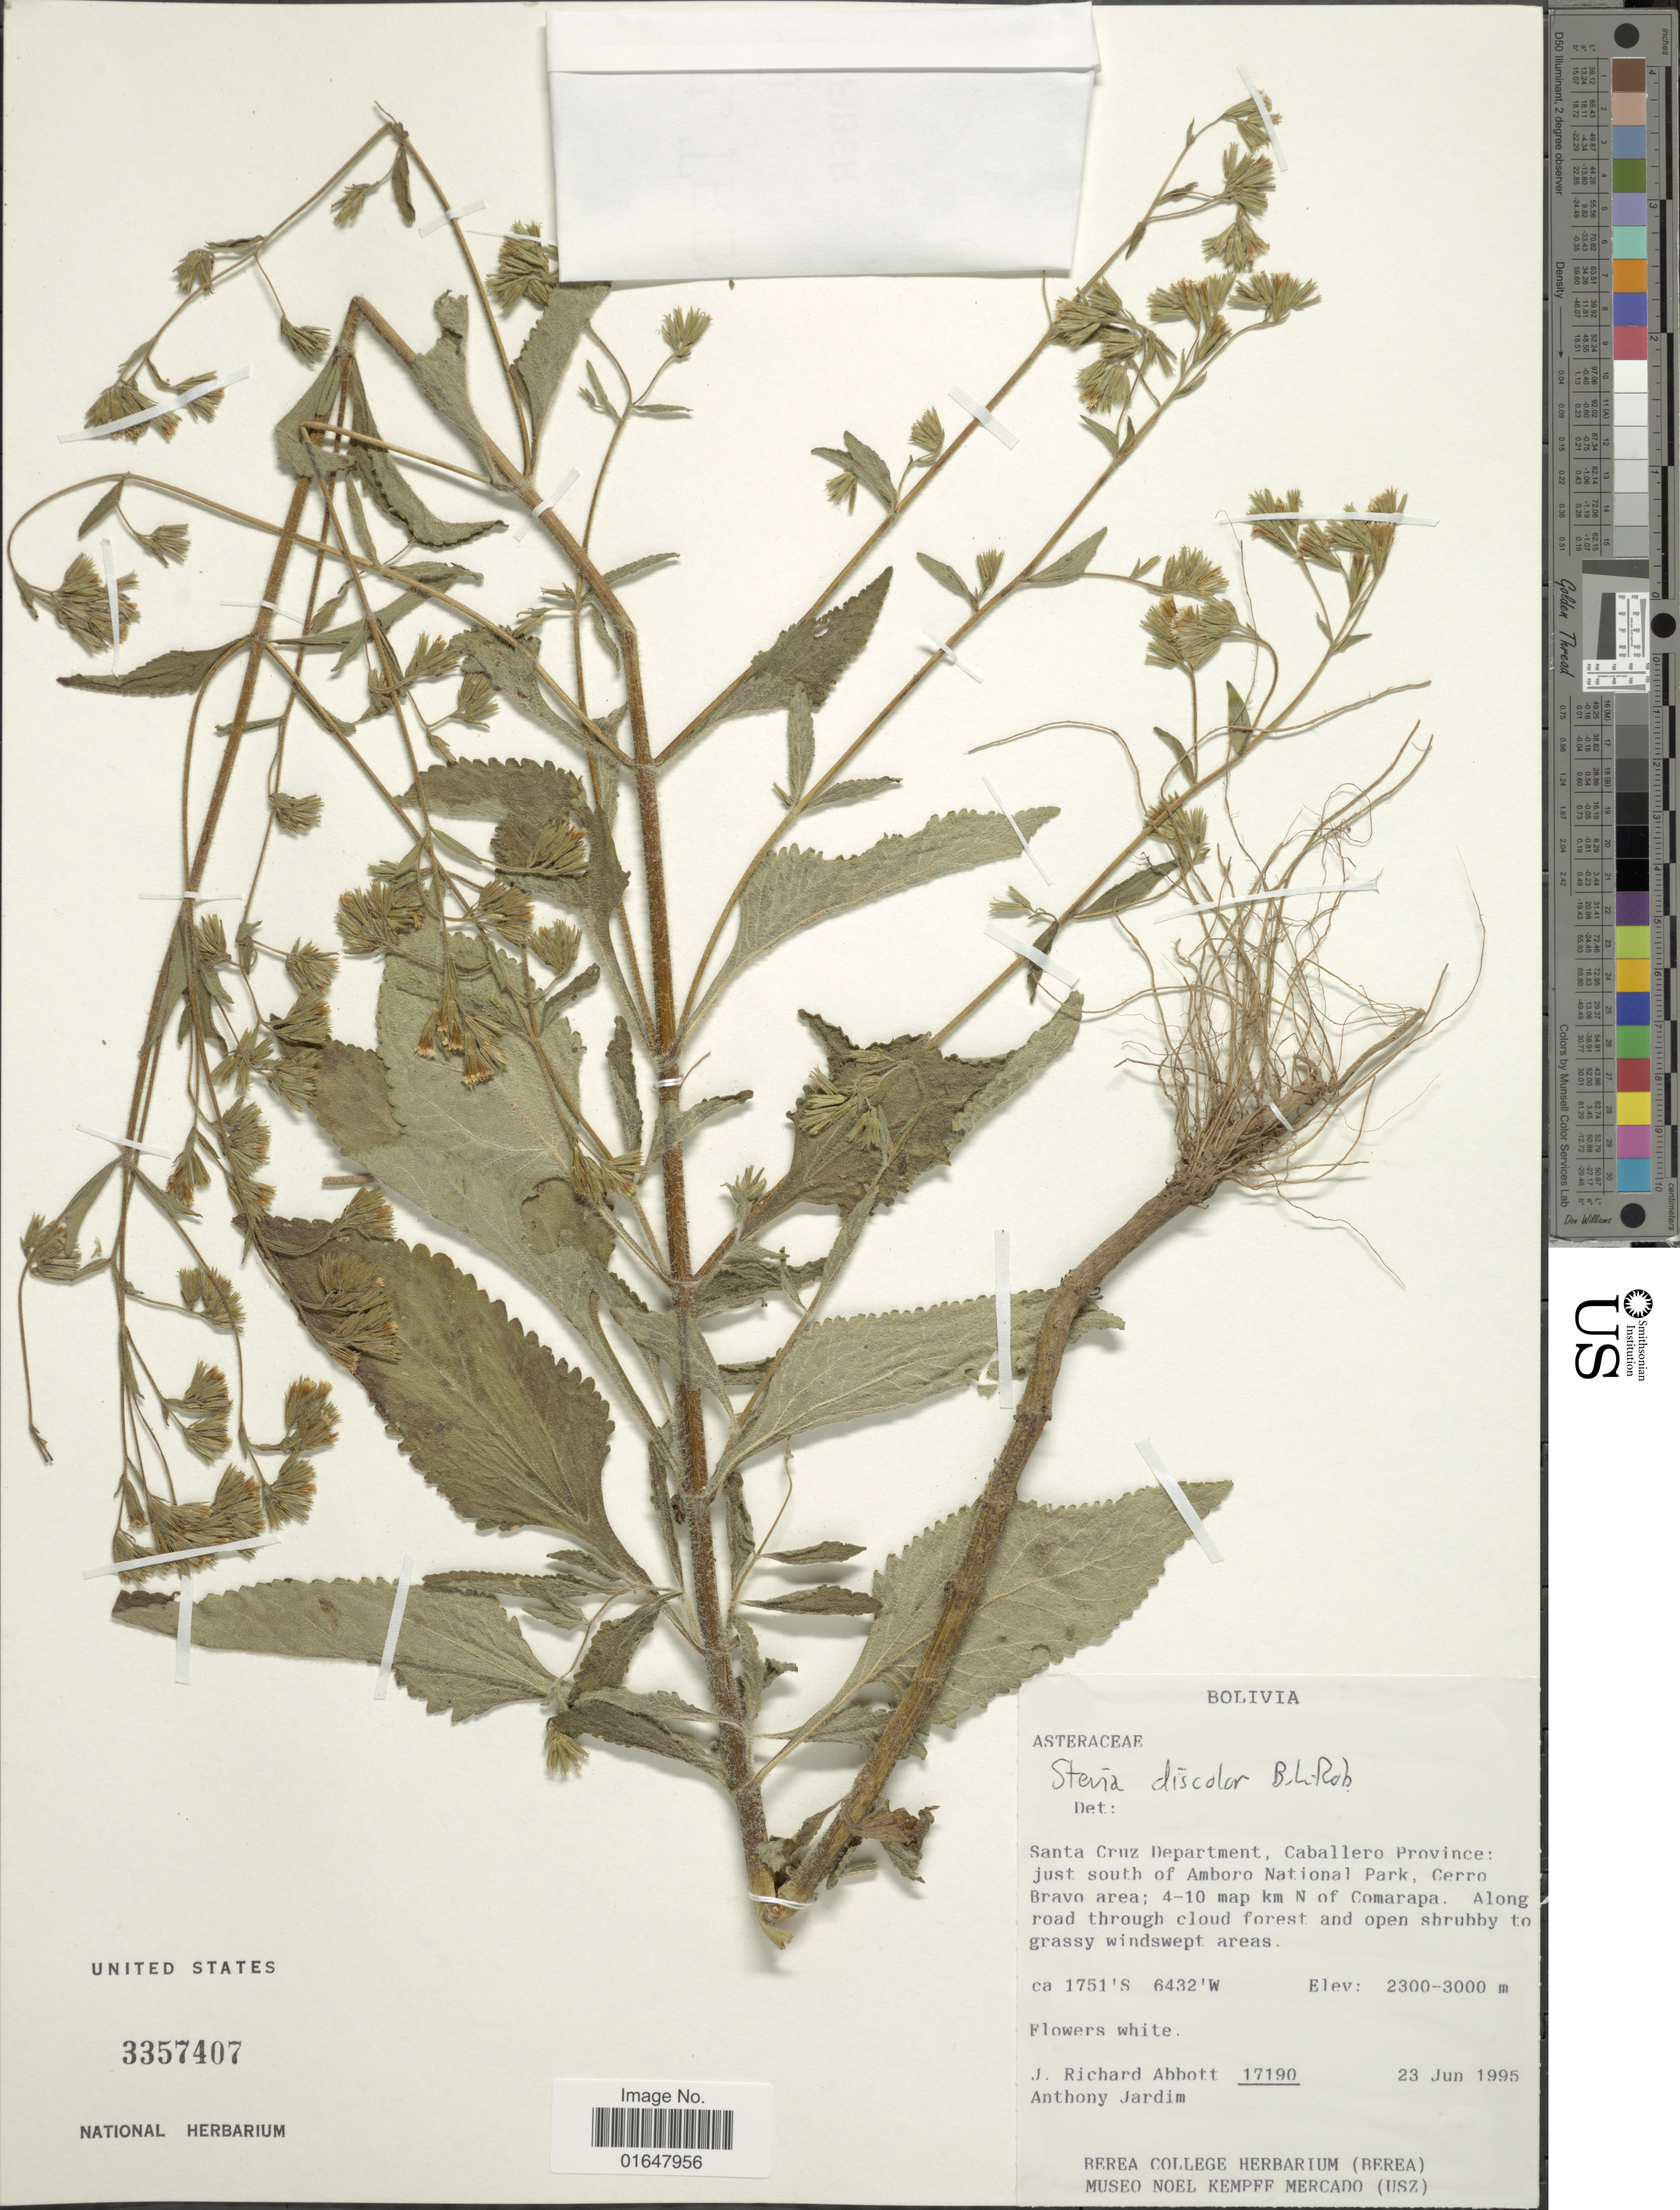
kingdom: Plantae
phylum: Tracheophyta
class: Magnoliopsida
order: Asterales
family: Asteraceae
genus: Stevia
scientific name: Stevia discolor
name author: B.L. Rob.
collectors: J. R. Abbott & A. Jardim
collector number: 17190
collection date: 1995-06-23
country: Bolivia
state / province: Santa Cruz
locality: Caballero Province, just south of Amboro National Park, Cerro Bravo area, 4-10 map km N of Comarapa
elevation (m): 2300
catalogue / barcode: US 3357407